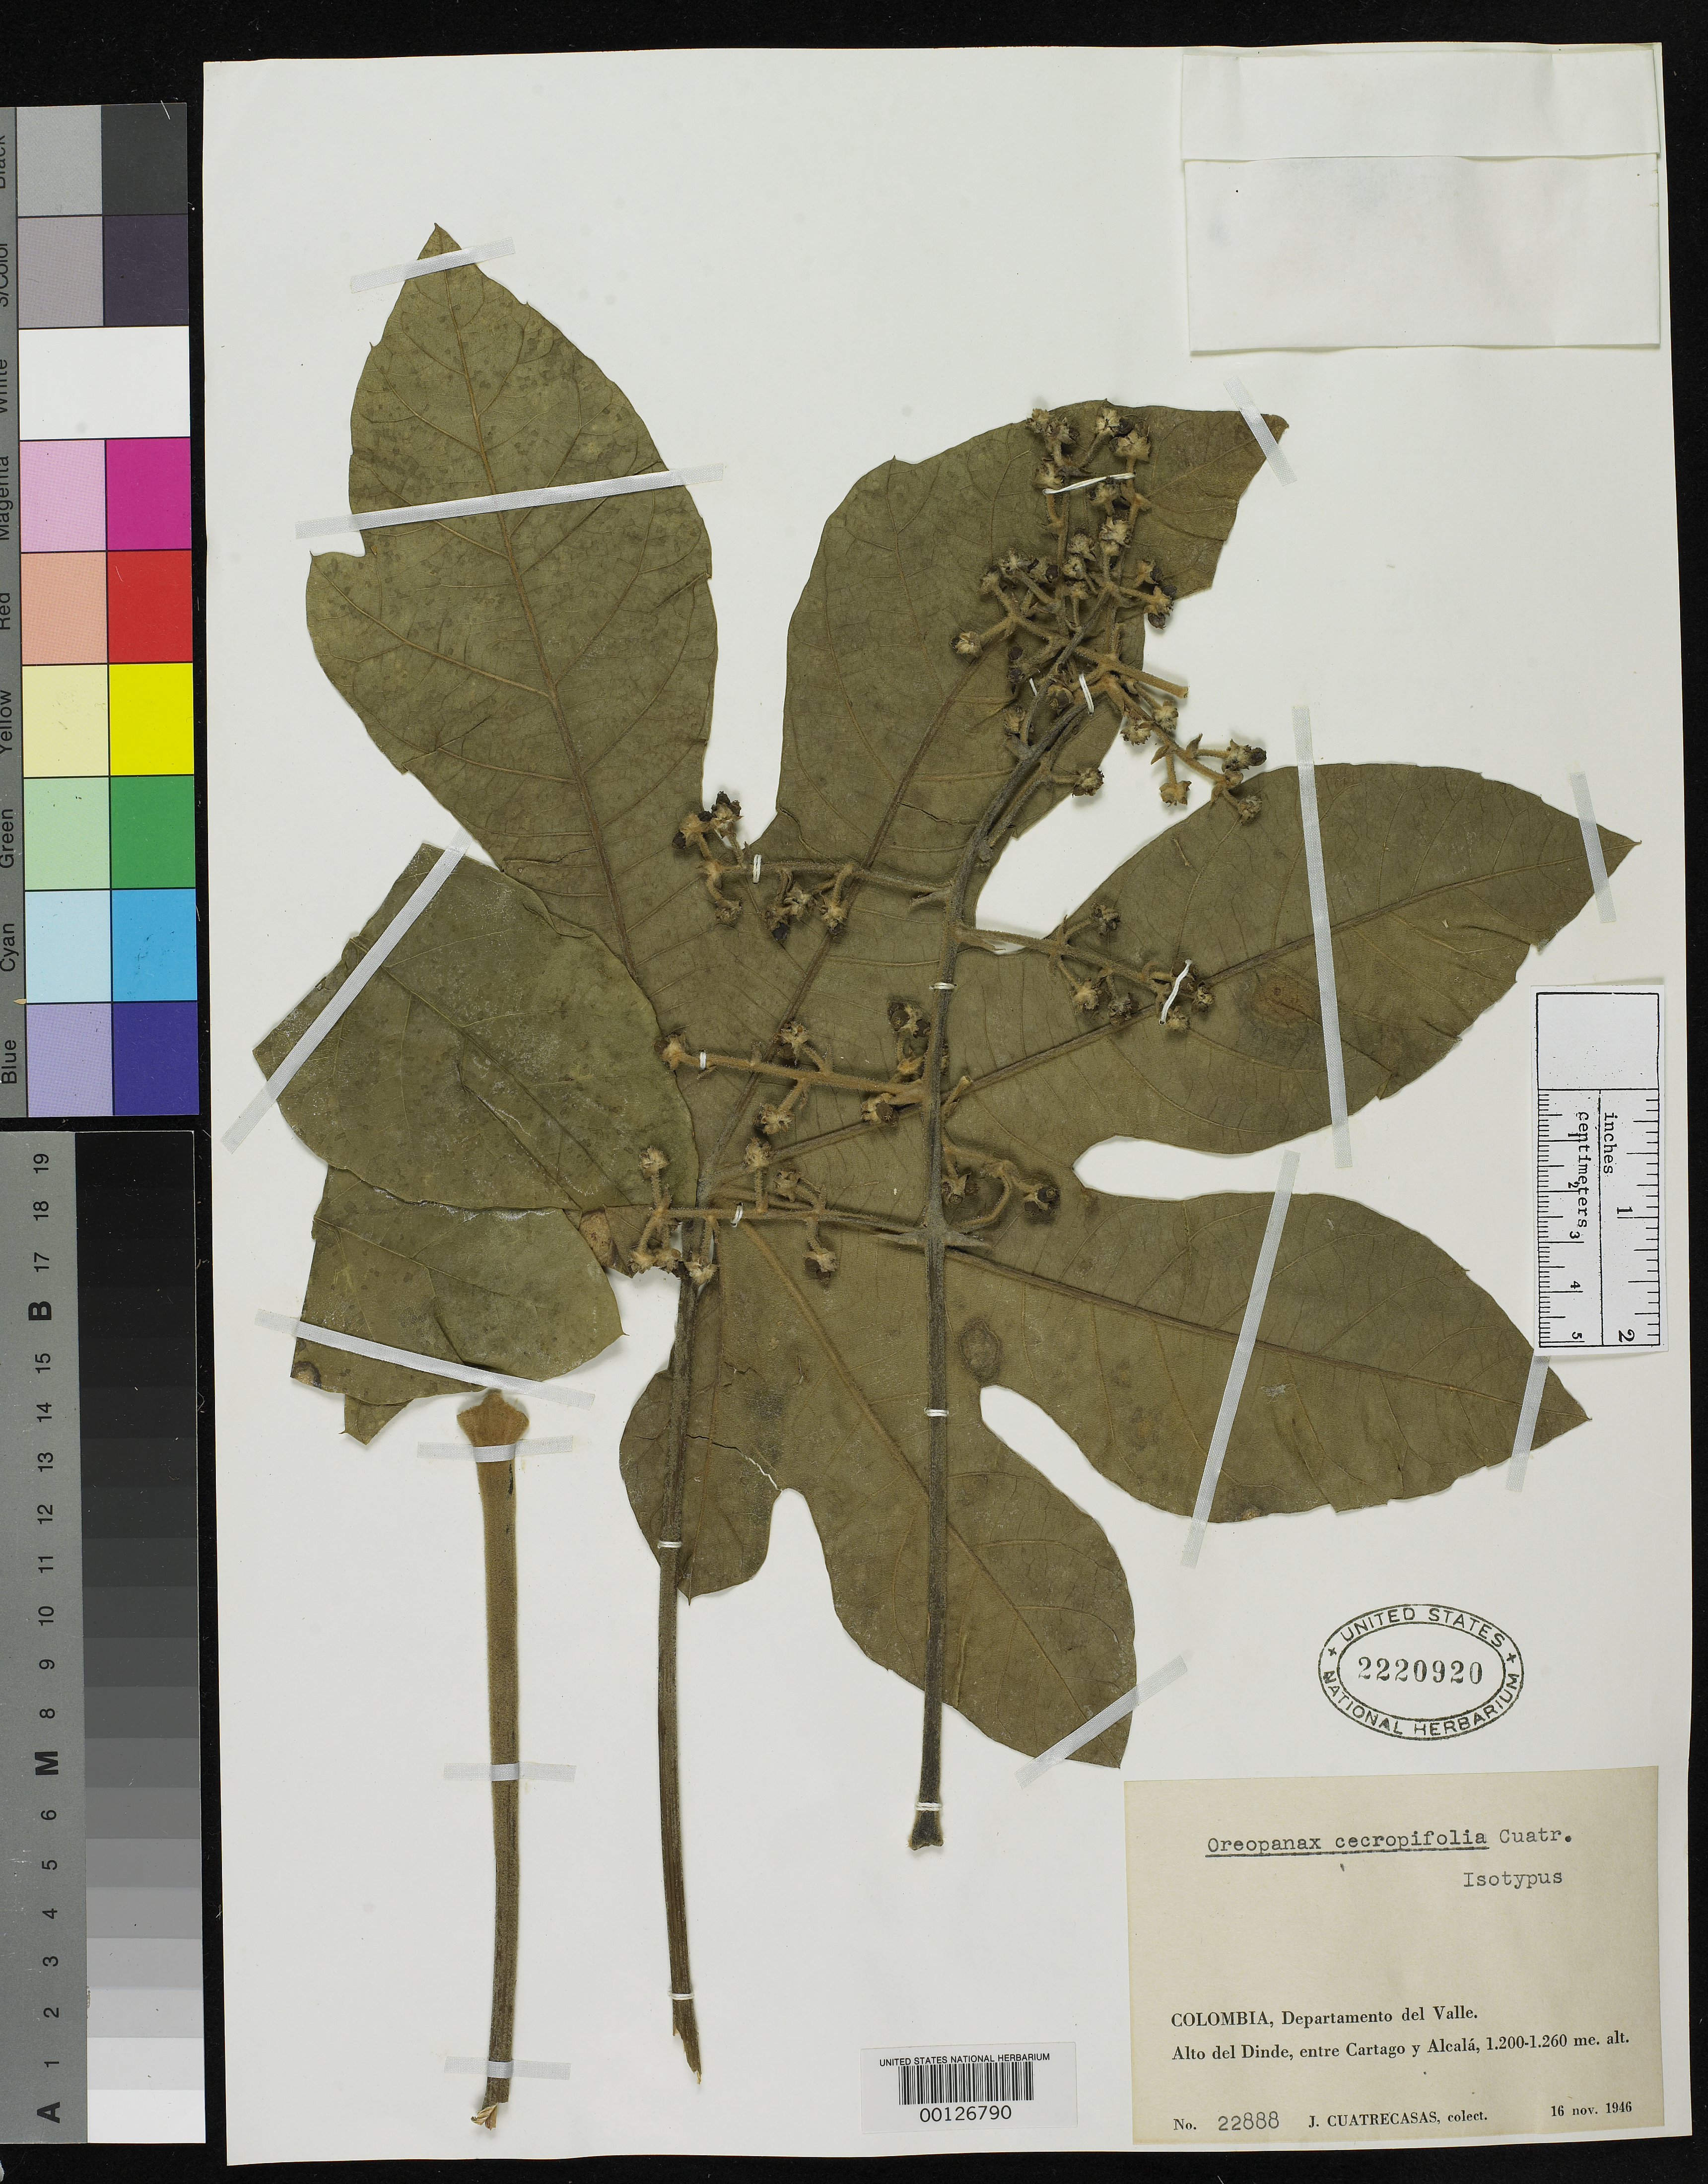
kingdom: Plantae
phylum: Tracheophyta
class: Magnoliopsida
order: Apiales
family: Araliaceae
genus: Oreopanax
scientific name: Oreopanax cecropifolius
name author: Cuatrec.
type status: Isotype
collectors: J. Cuatrecasas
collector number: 22888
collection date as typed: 16 Nov 1946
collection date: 1946-11-16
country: Colombia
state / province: Valle del Cauca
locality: Alto del Dinde, entre Cartago y Alcalá.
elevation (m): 1200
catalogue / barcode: US 2220920